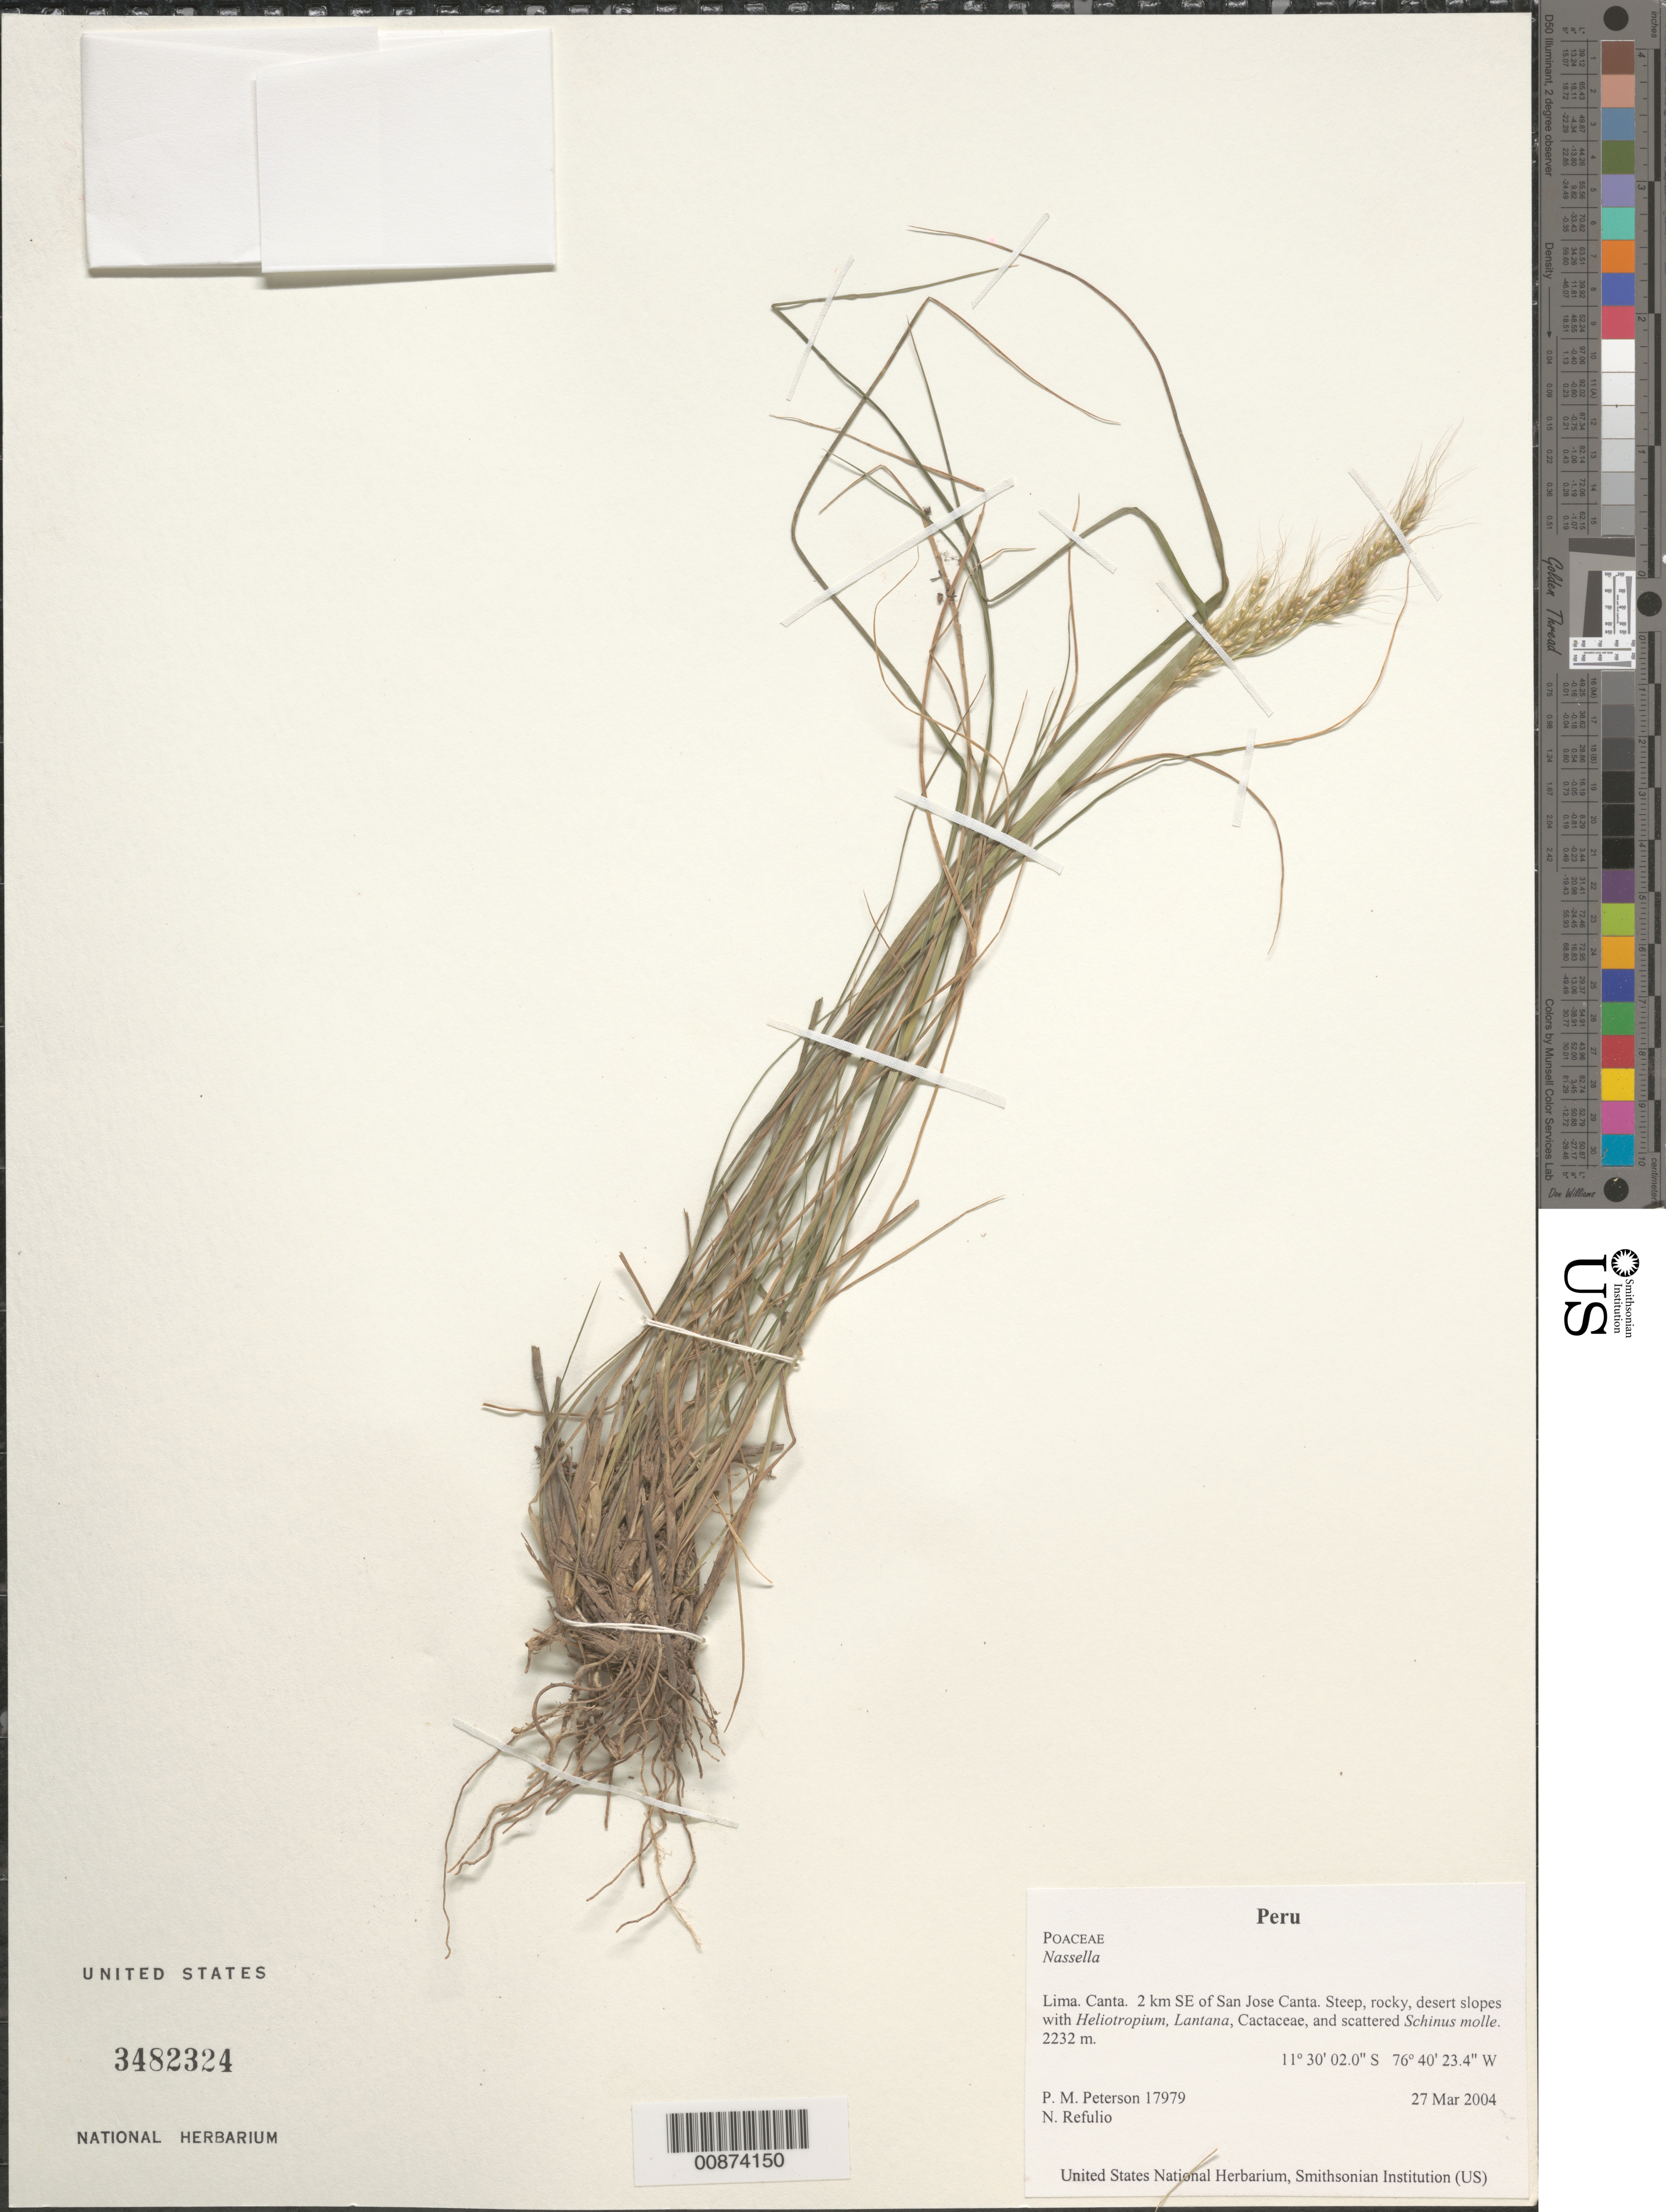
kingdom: Plantae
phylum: Tracheophyta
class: Liliopsida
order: Poales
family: Poaceae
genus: Nassella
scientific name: Nassella sp.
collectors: P. M. Peterson & N. Refulio-Rodríguez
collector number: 17979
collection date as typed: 27 Mar 2004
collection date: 2004-03-27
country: Peru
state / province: Lima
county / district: Canta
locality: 2 km SE of San Jose Canta. Steep, rocky, desert slopes with Heliotropium, Lantana, Cactaceae, and scattered Schinus molle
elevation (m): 2232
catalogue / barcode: US 3482324